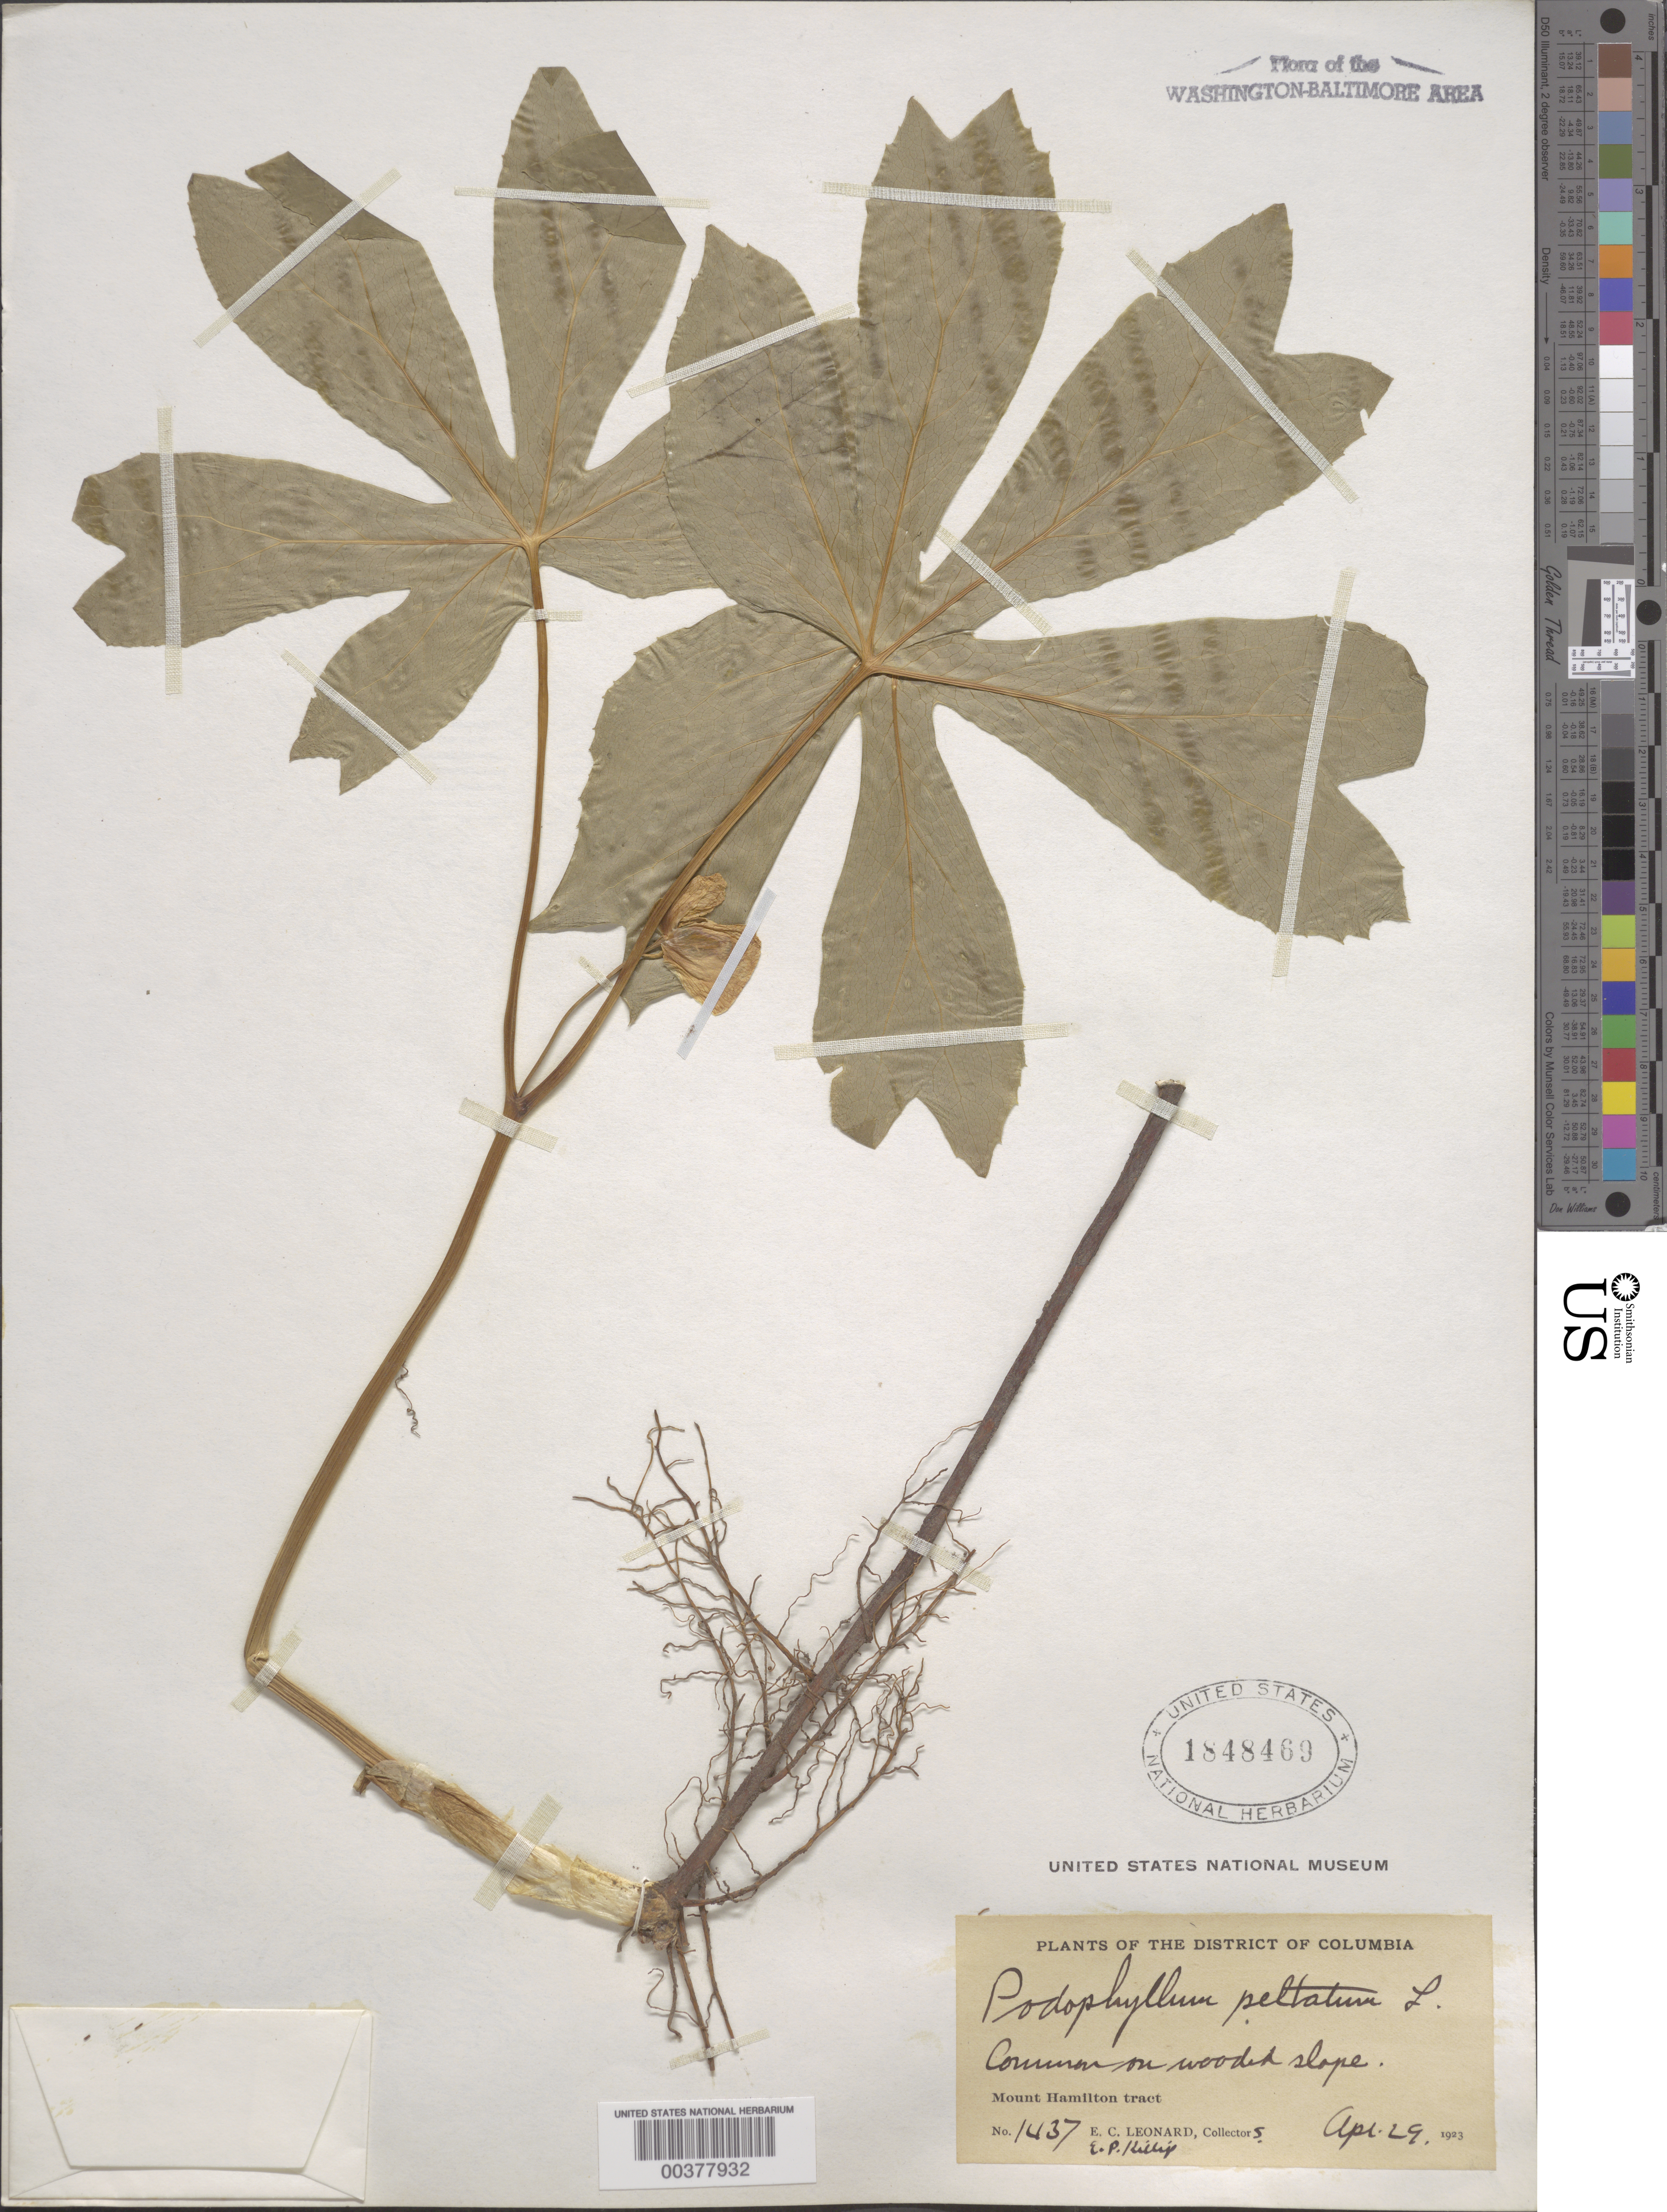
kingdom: Plantae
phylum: Tracheophyta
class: Magnoliopsida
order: Ranunculales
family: Berberidaceae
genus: Podophyllum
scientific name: Podophyllum peltatum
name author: L.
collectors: E. C. Leonard & E. P. Killip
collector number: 1437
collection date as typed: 29 Apr 1923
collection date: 1923-04-29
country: United States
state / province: District of Columbia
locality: Mount Hamilton Tract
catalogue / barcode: US 1848469